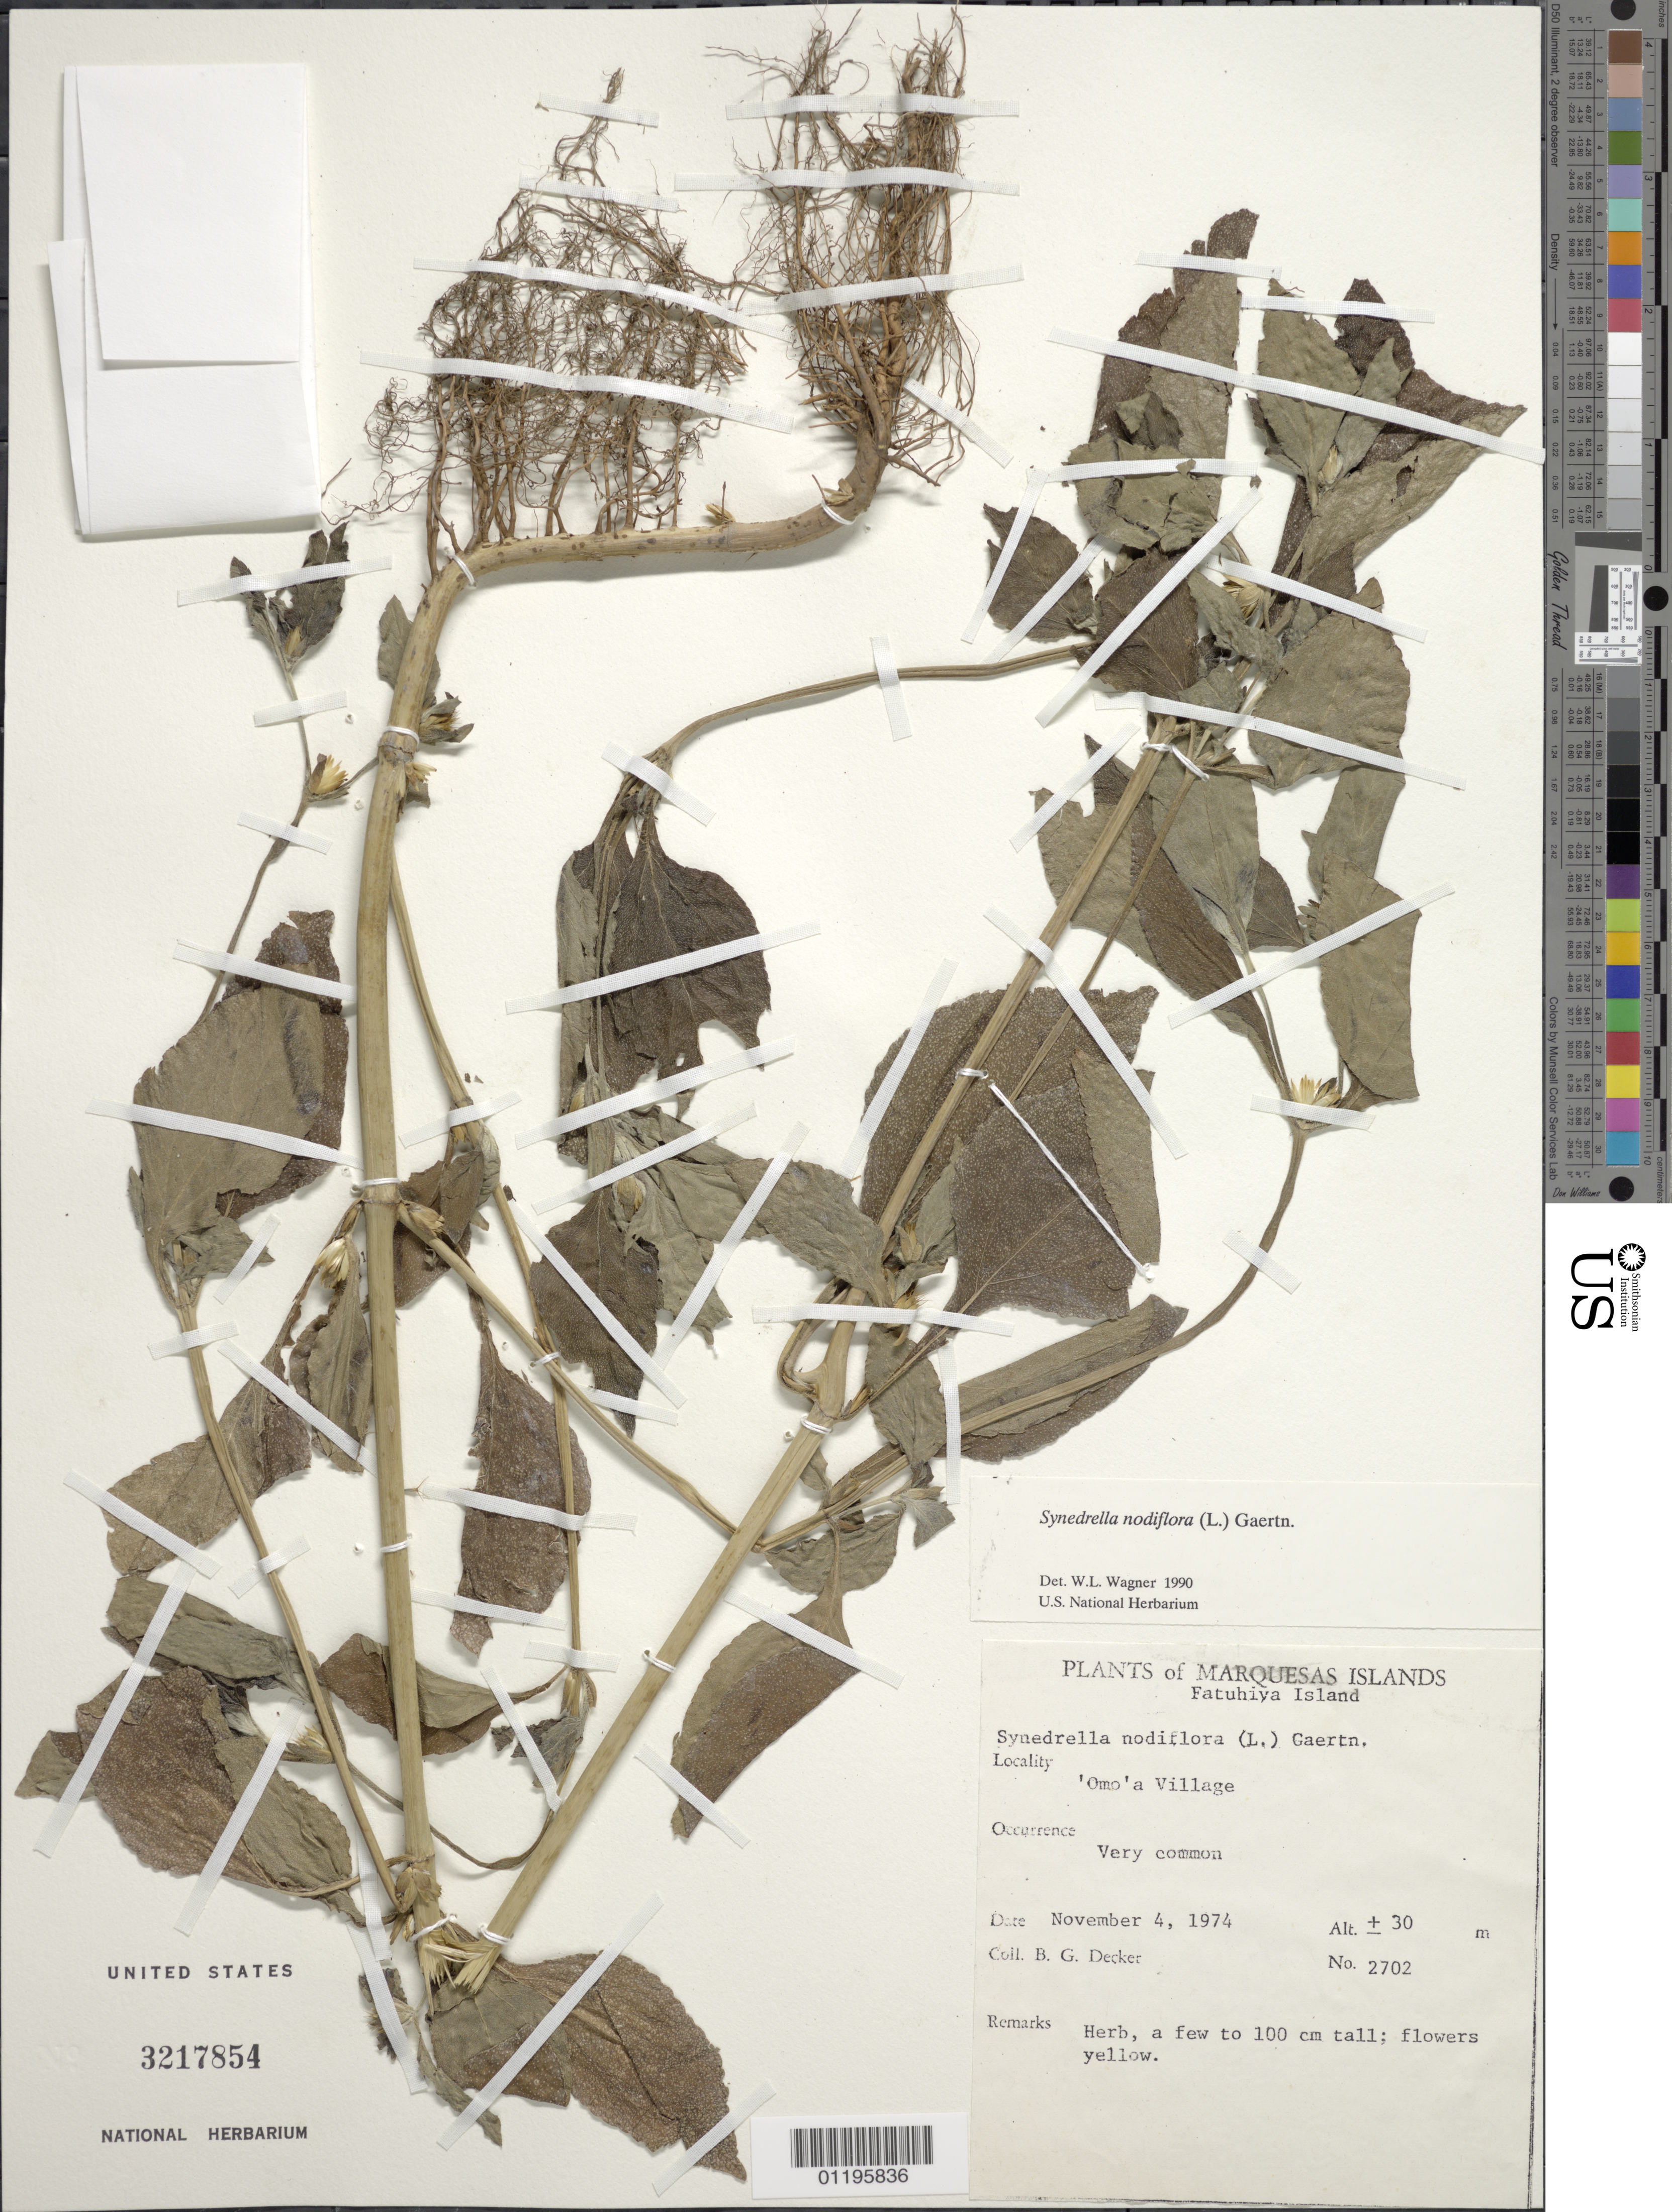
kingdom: Plantae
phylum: Tracheophyta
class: Magnoliopsida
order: Asterales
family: Asteraceae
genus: Synedrella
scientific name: Synedrella nodiflora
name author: (L.) Gaertn.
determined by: Wagner, W. L., (BOT), Smithsonian Institution - National Museum of Natural History (UNITED STATES)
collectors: B. G. Decker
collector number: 2702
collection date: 1974-11-04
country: French Polynesia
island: Fatu Hiva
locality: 'Omo'a village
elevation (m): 30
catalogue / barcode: US 3217854